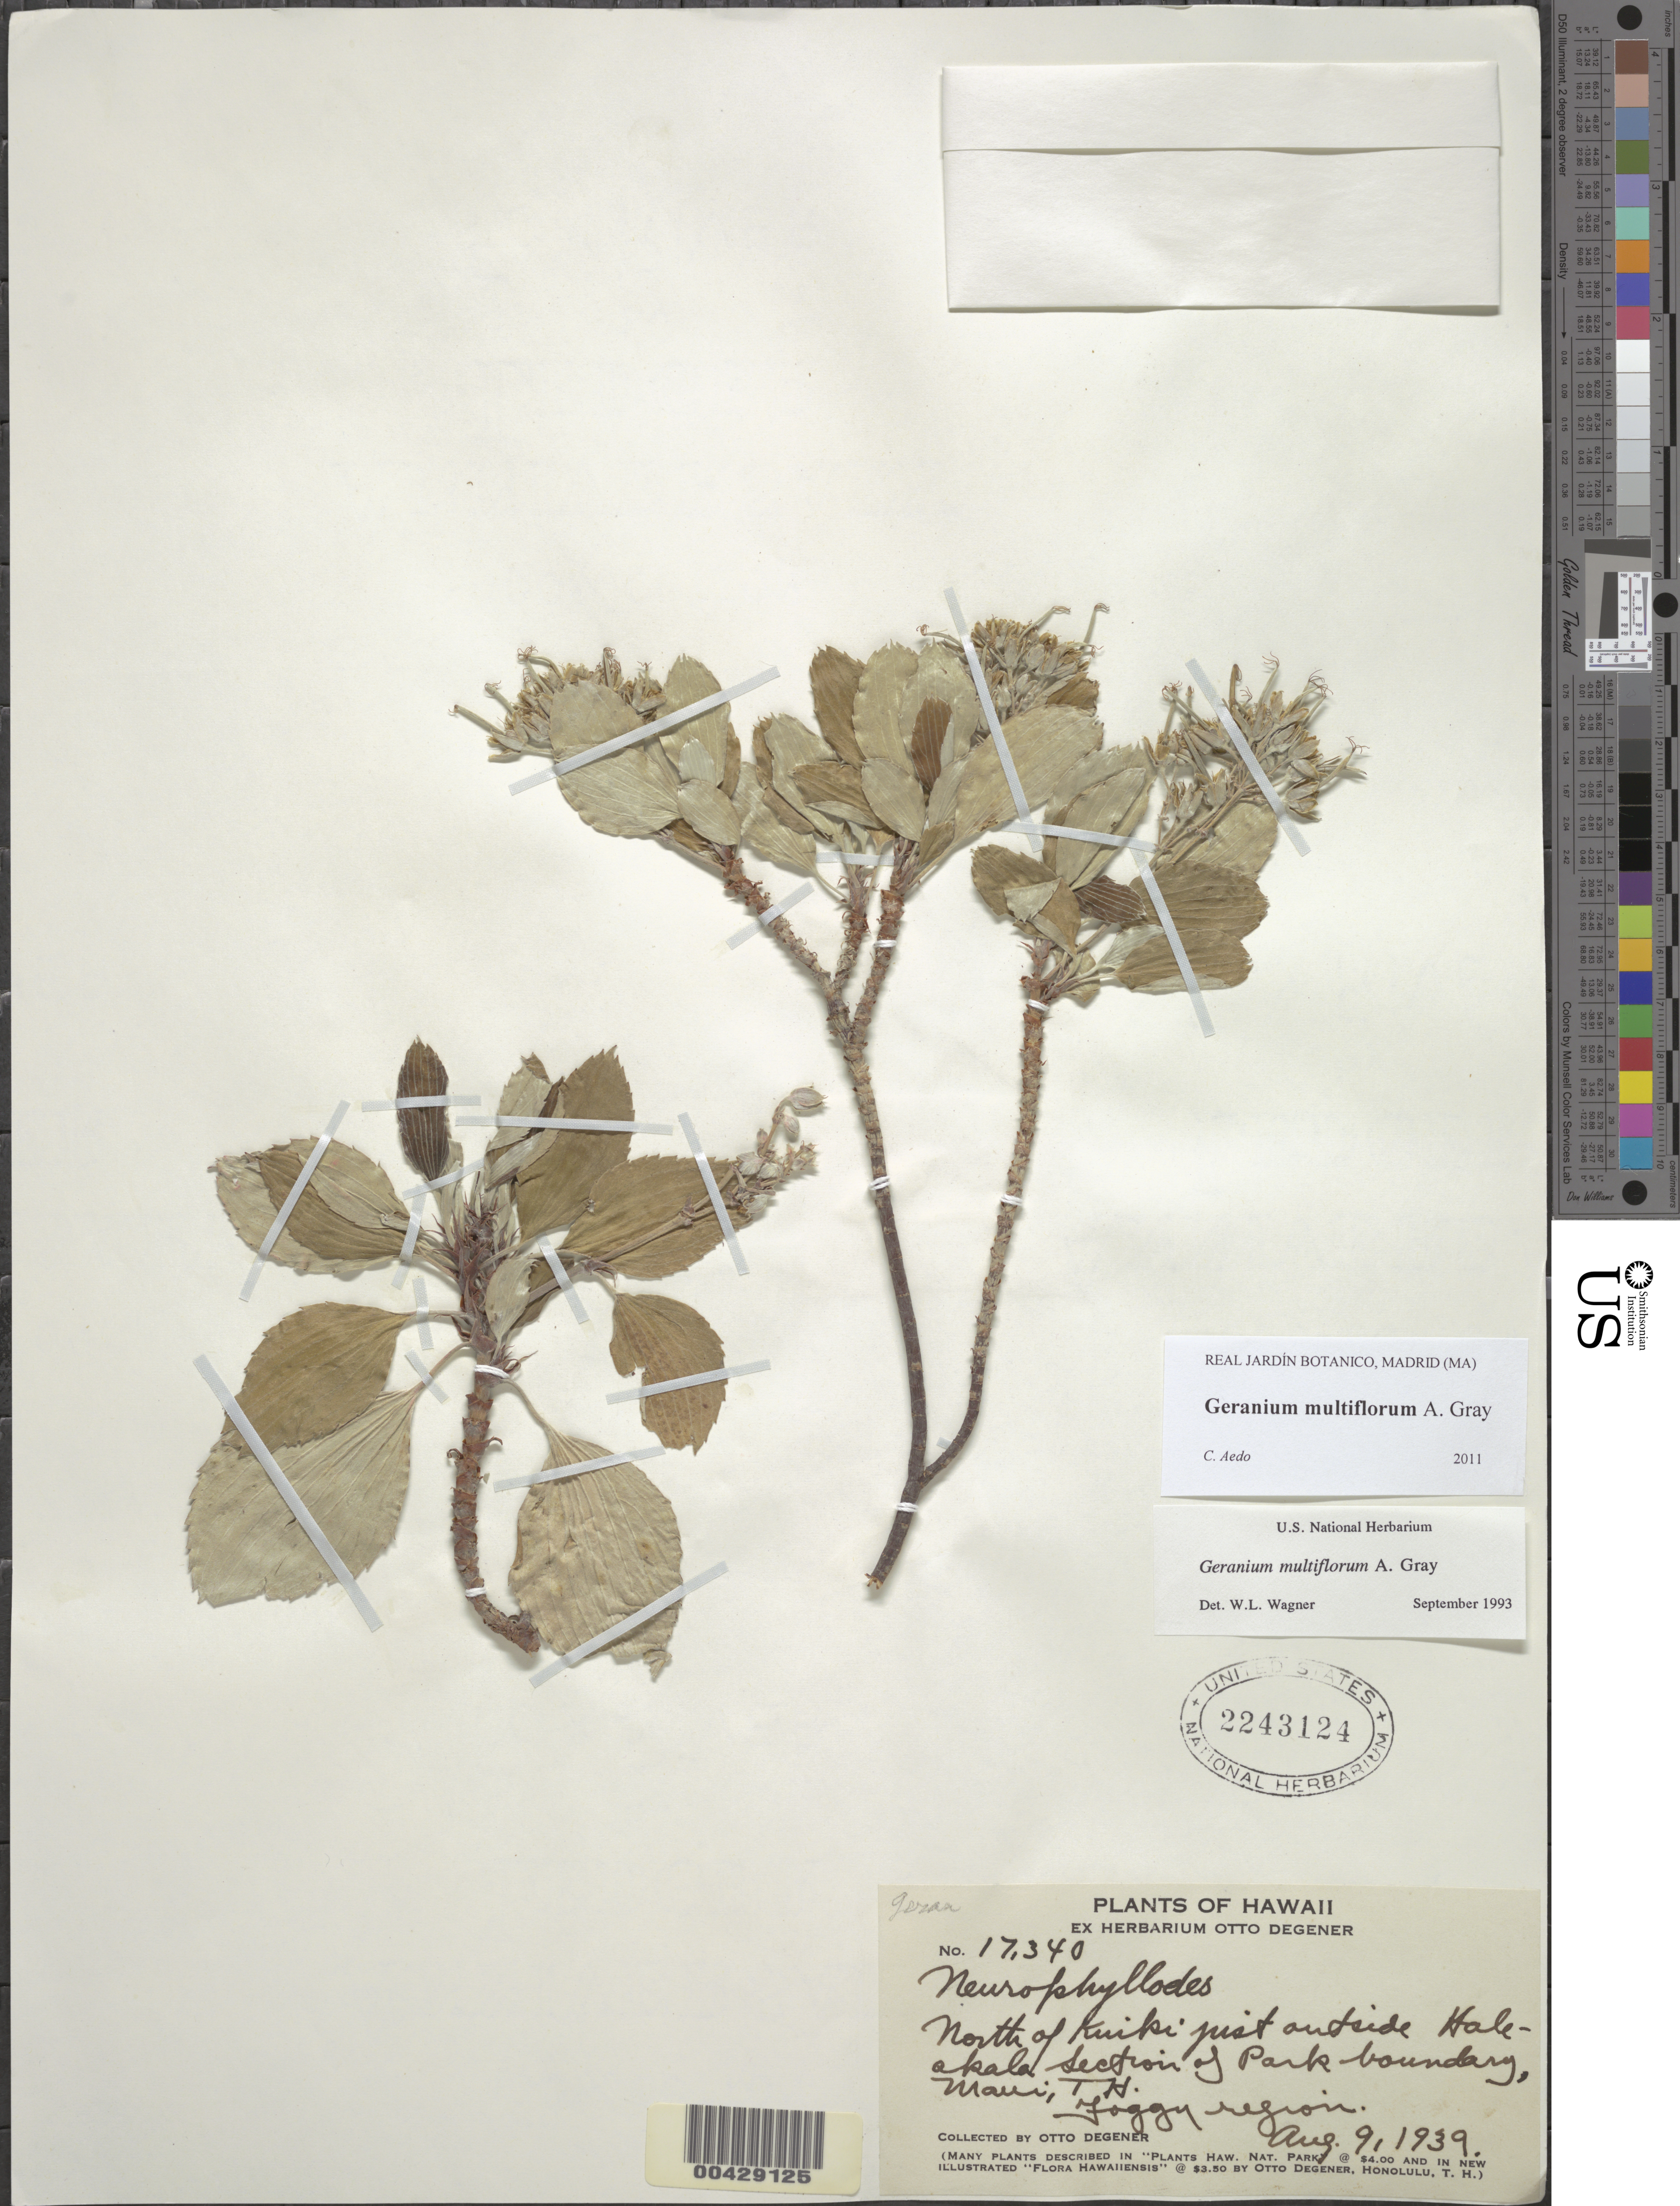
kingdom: Plantae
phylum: Tracheophyta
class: Magnoliopsida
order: Geraniales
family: Geraniaceae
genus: Geranium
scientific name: Geranium multiflorum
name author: A. Gray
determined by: Aedo, C.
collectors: O. Degener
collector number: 17340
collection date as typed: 9 Aug 1939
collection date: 1939-08-09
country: United States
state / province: Hawaii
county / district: Maui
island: Maui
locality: N of Kuiki just outside Haleakala section of park boundary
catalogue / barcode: US 2243124